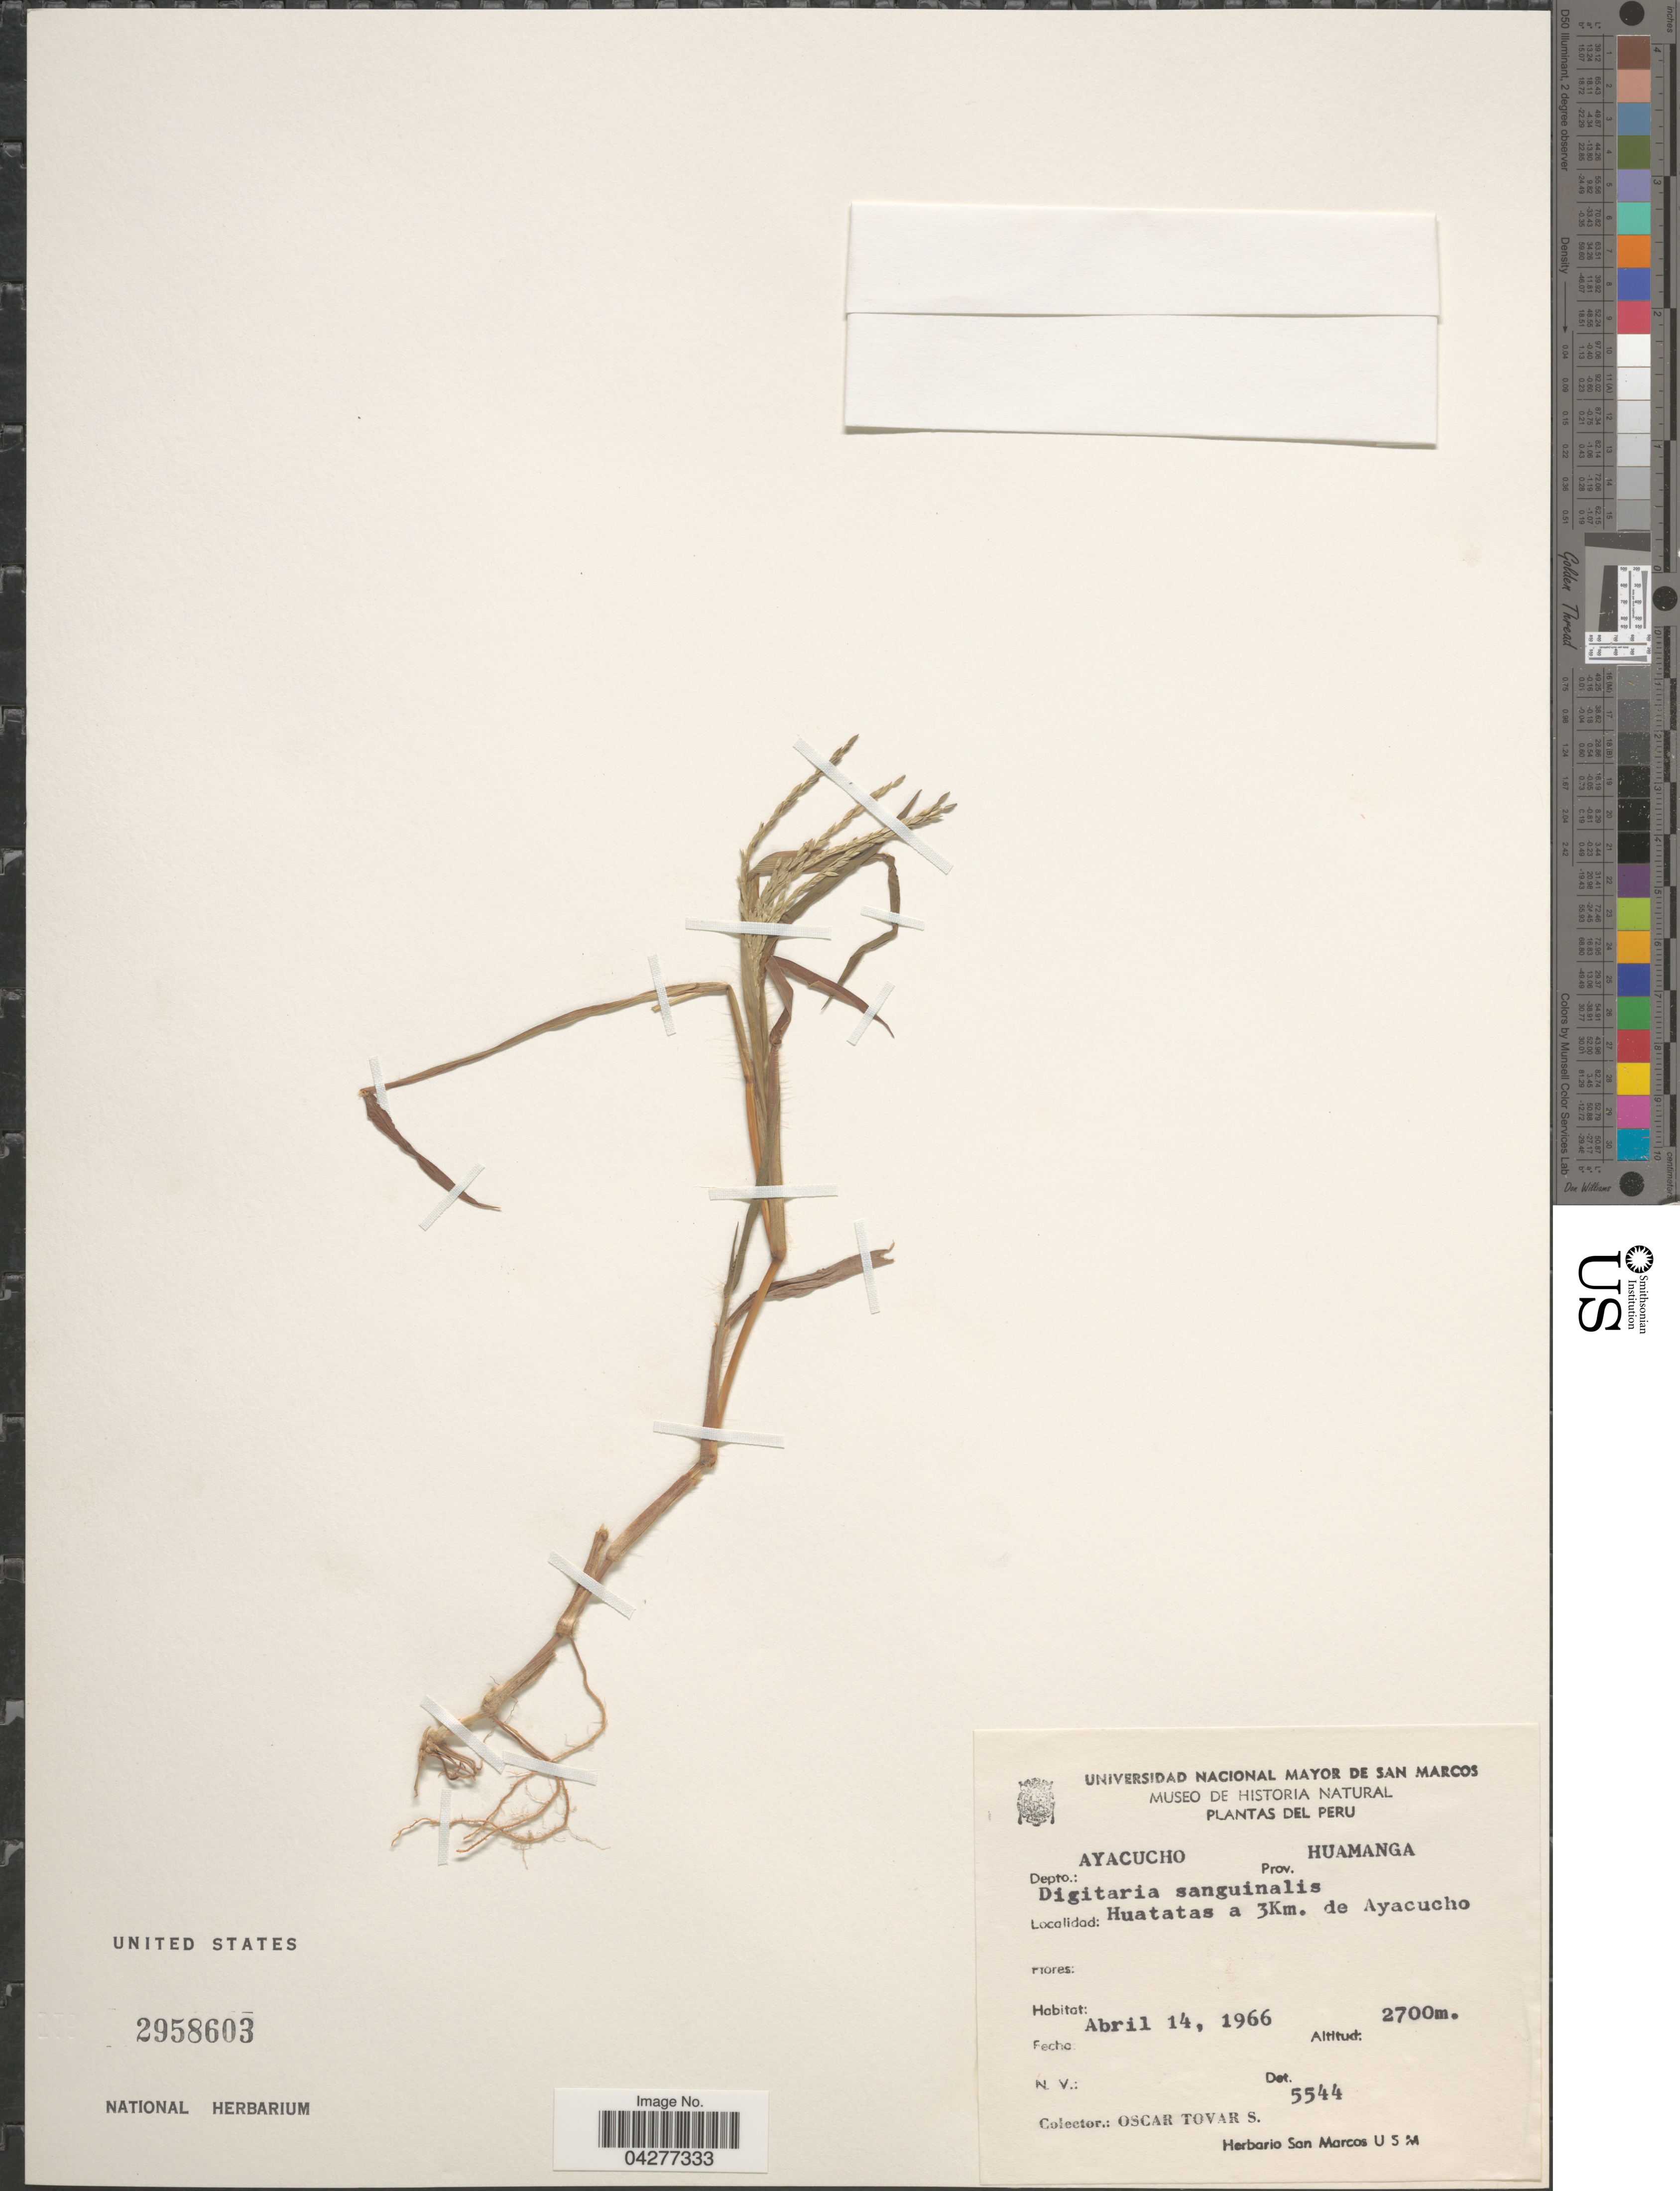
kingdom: Plantae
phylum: Tracheophyta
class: Liliopsida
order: Poales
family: Poaceae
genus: Digitaria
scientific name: Digitaria sanguinalis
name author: (L.) Scop.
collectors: Ó. Tovar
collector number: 5544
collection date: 1966-04-14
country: Peru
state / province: Ayacucho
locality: Depto. Ayacucho. Prov. Huamanga. Huatatas a 3Km. de Ayacucho.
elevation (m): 2700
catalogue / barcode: US 2958603